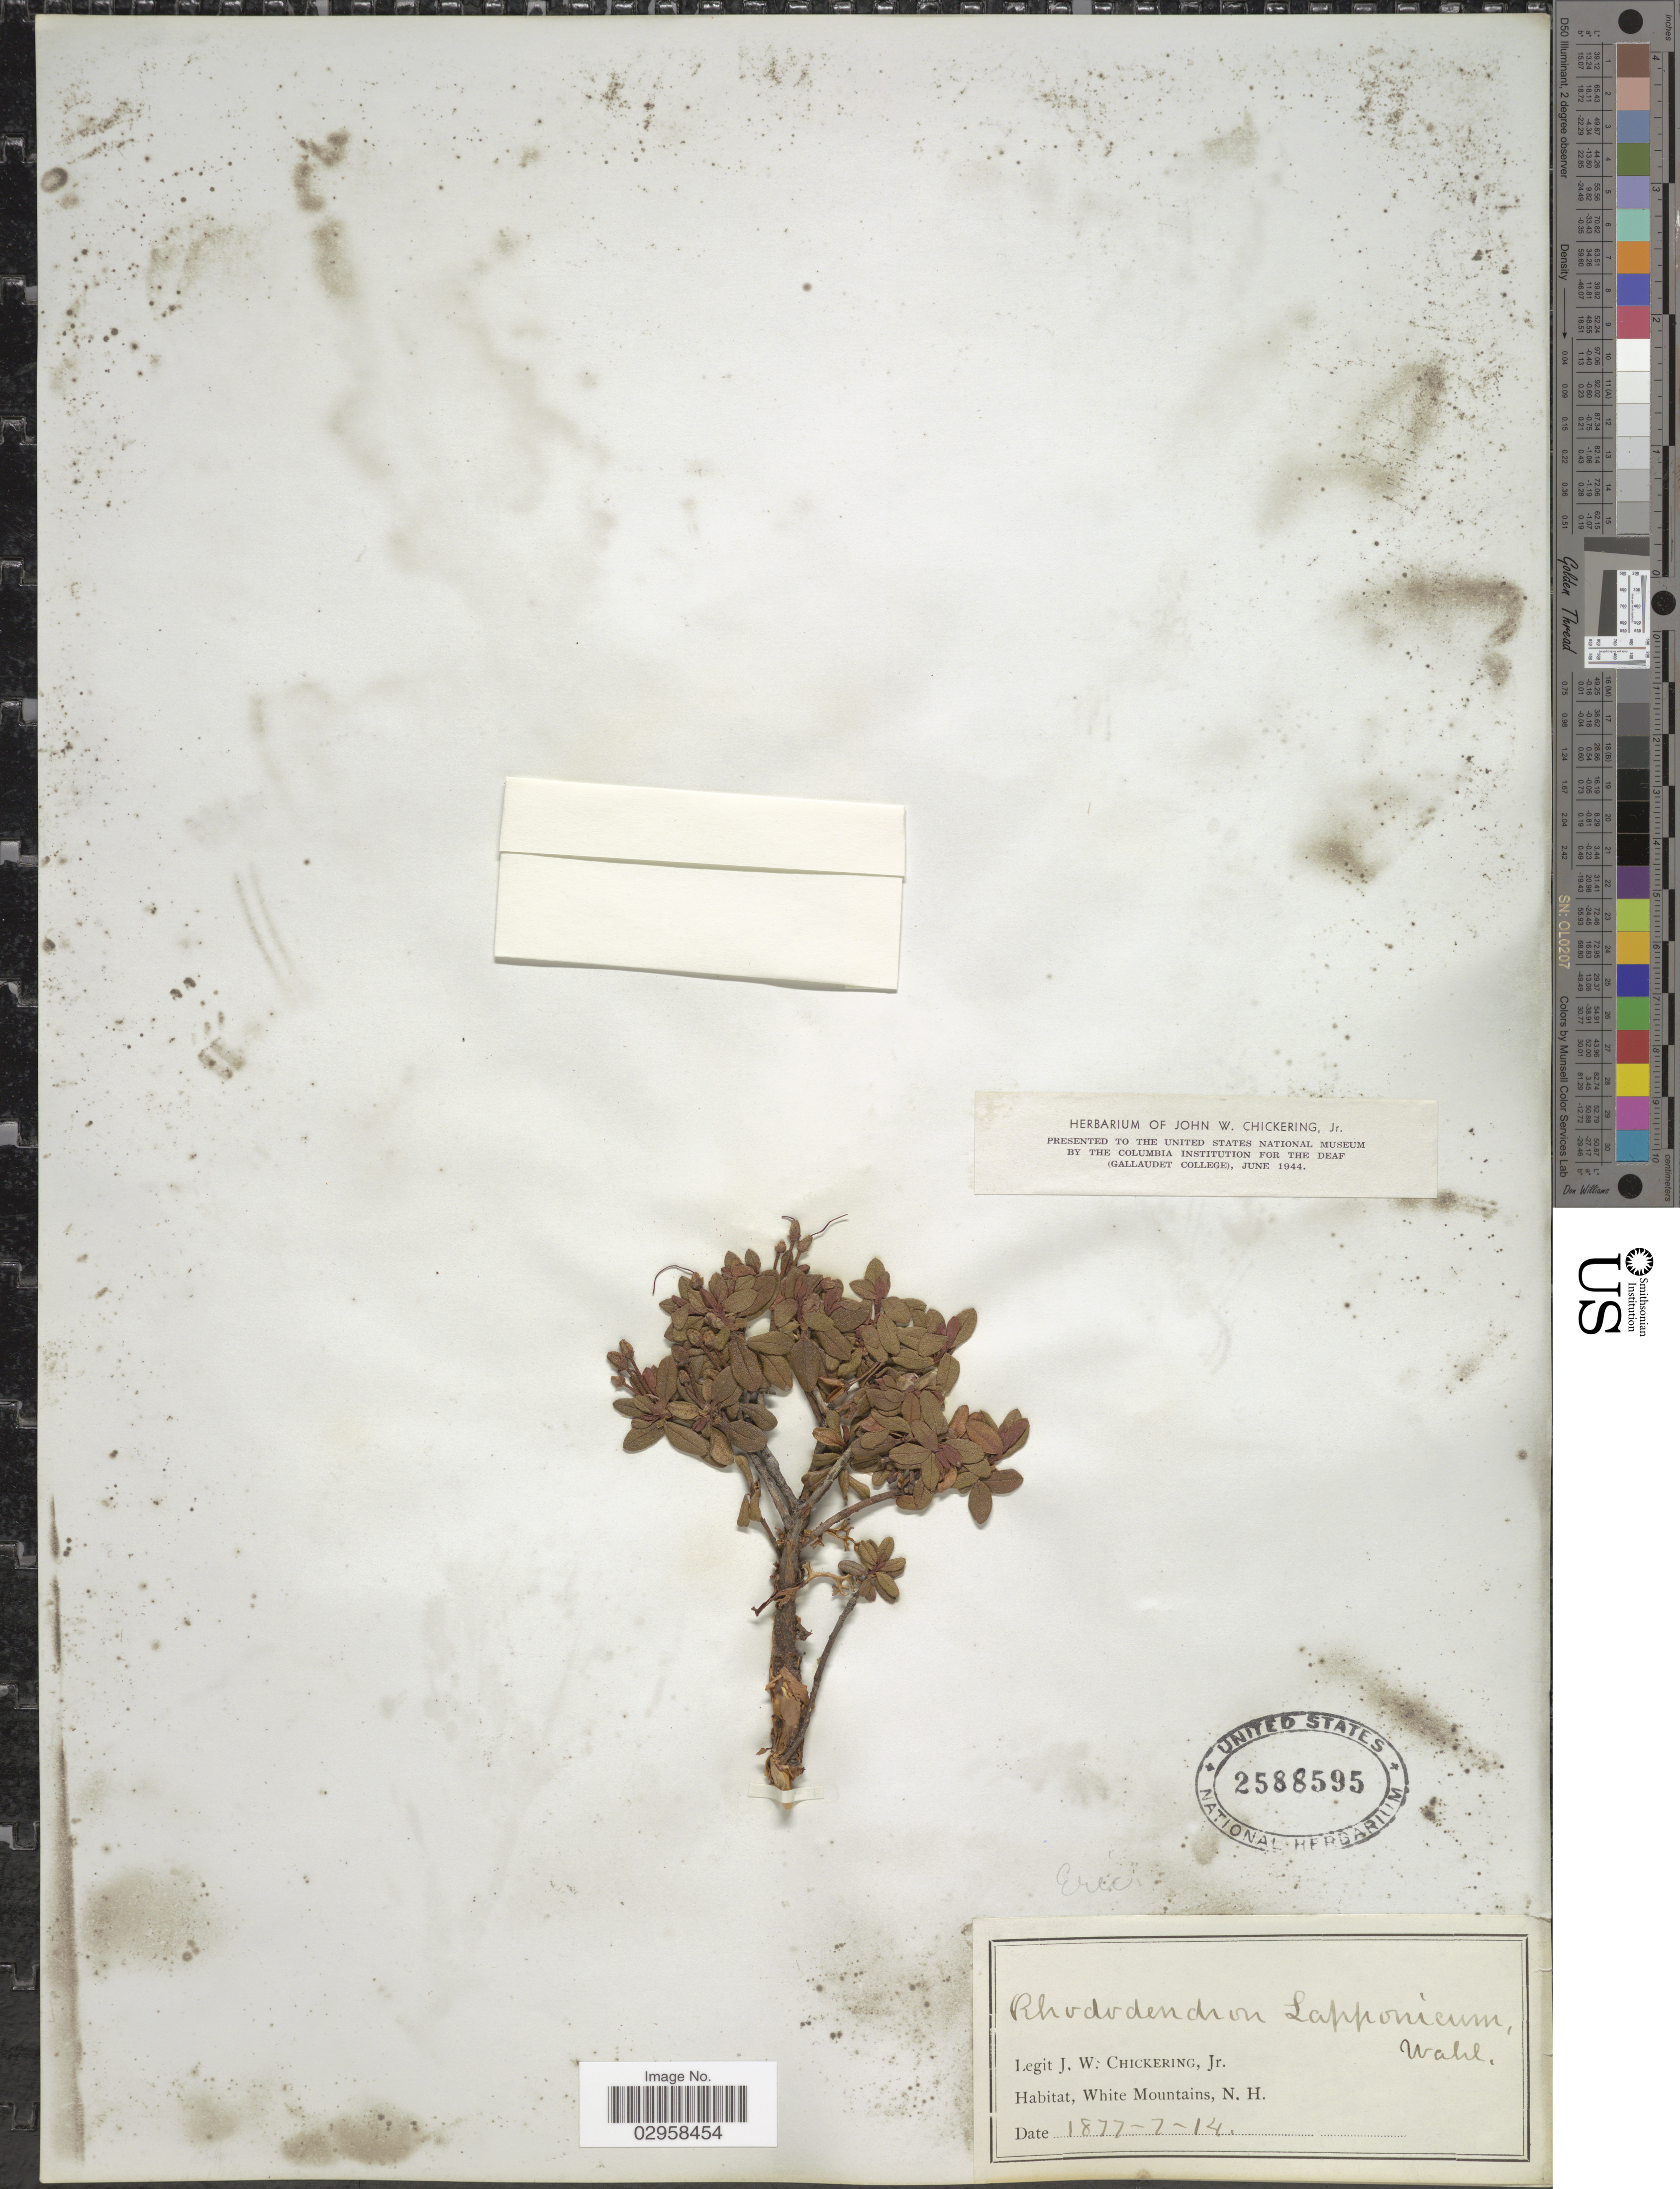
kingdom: Plantae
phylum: Tracheophyta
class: Magnoliopsida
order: Ericales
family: Ericaceae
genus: Rhododendron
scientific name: Rhododendron lapponicum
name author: (L.) Wahlenb.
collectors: J. W. Chickering Jr.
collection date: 1877-07-14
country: United States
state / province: New Hampshire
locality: White Mountain, N. H.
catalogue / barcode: US 2588595